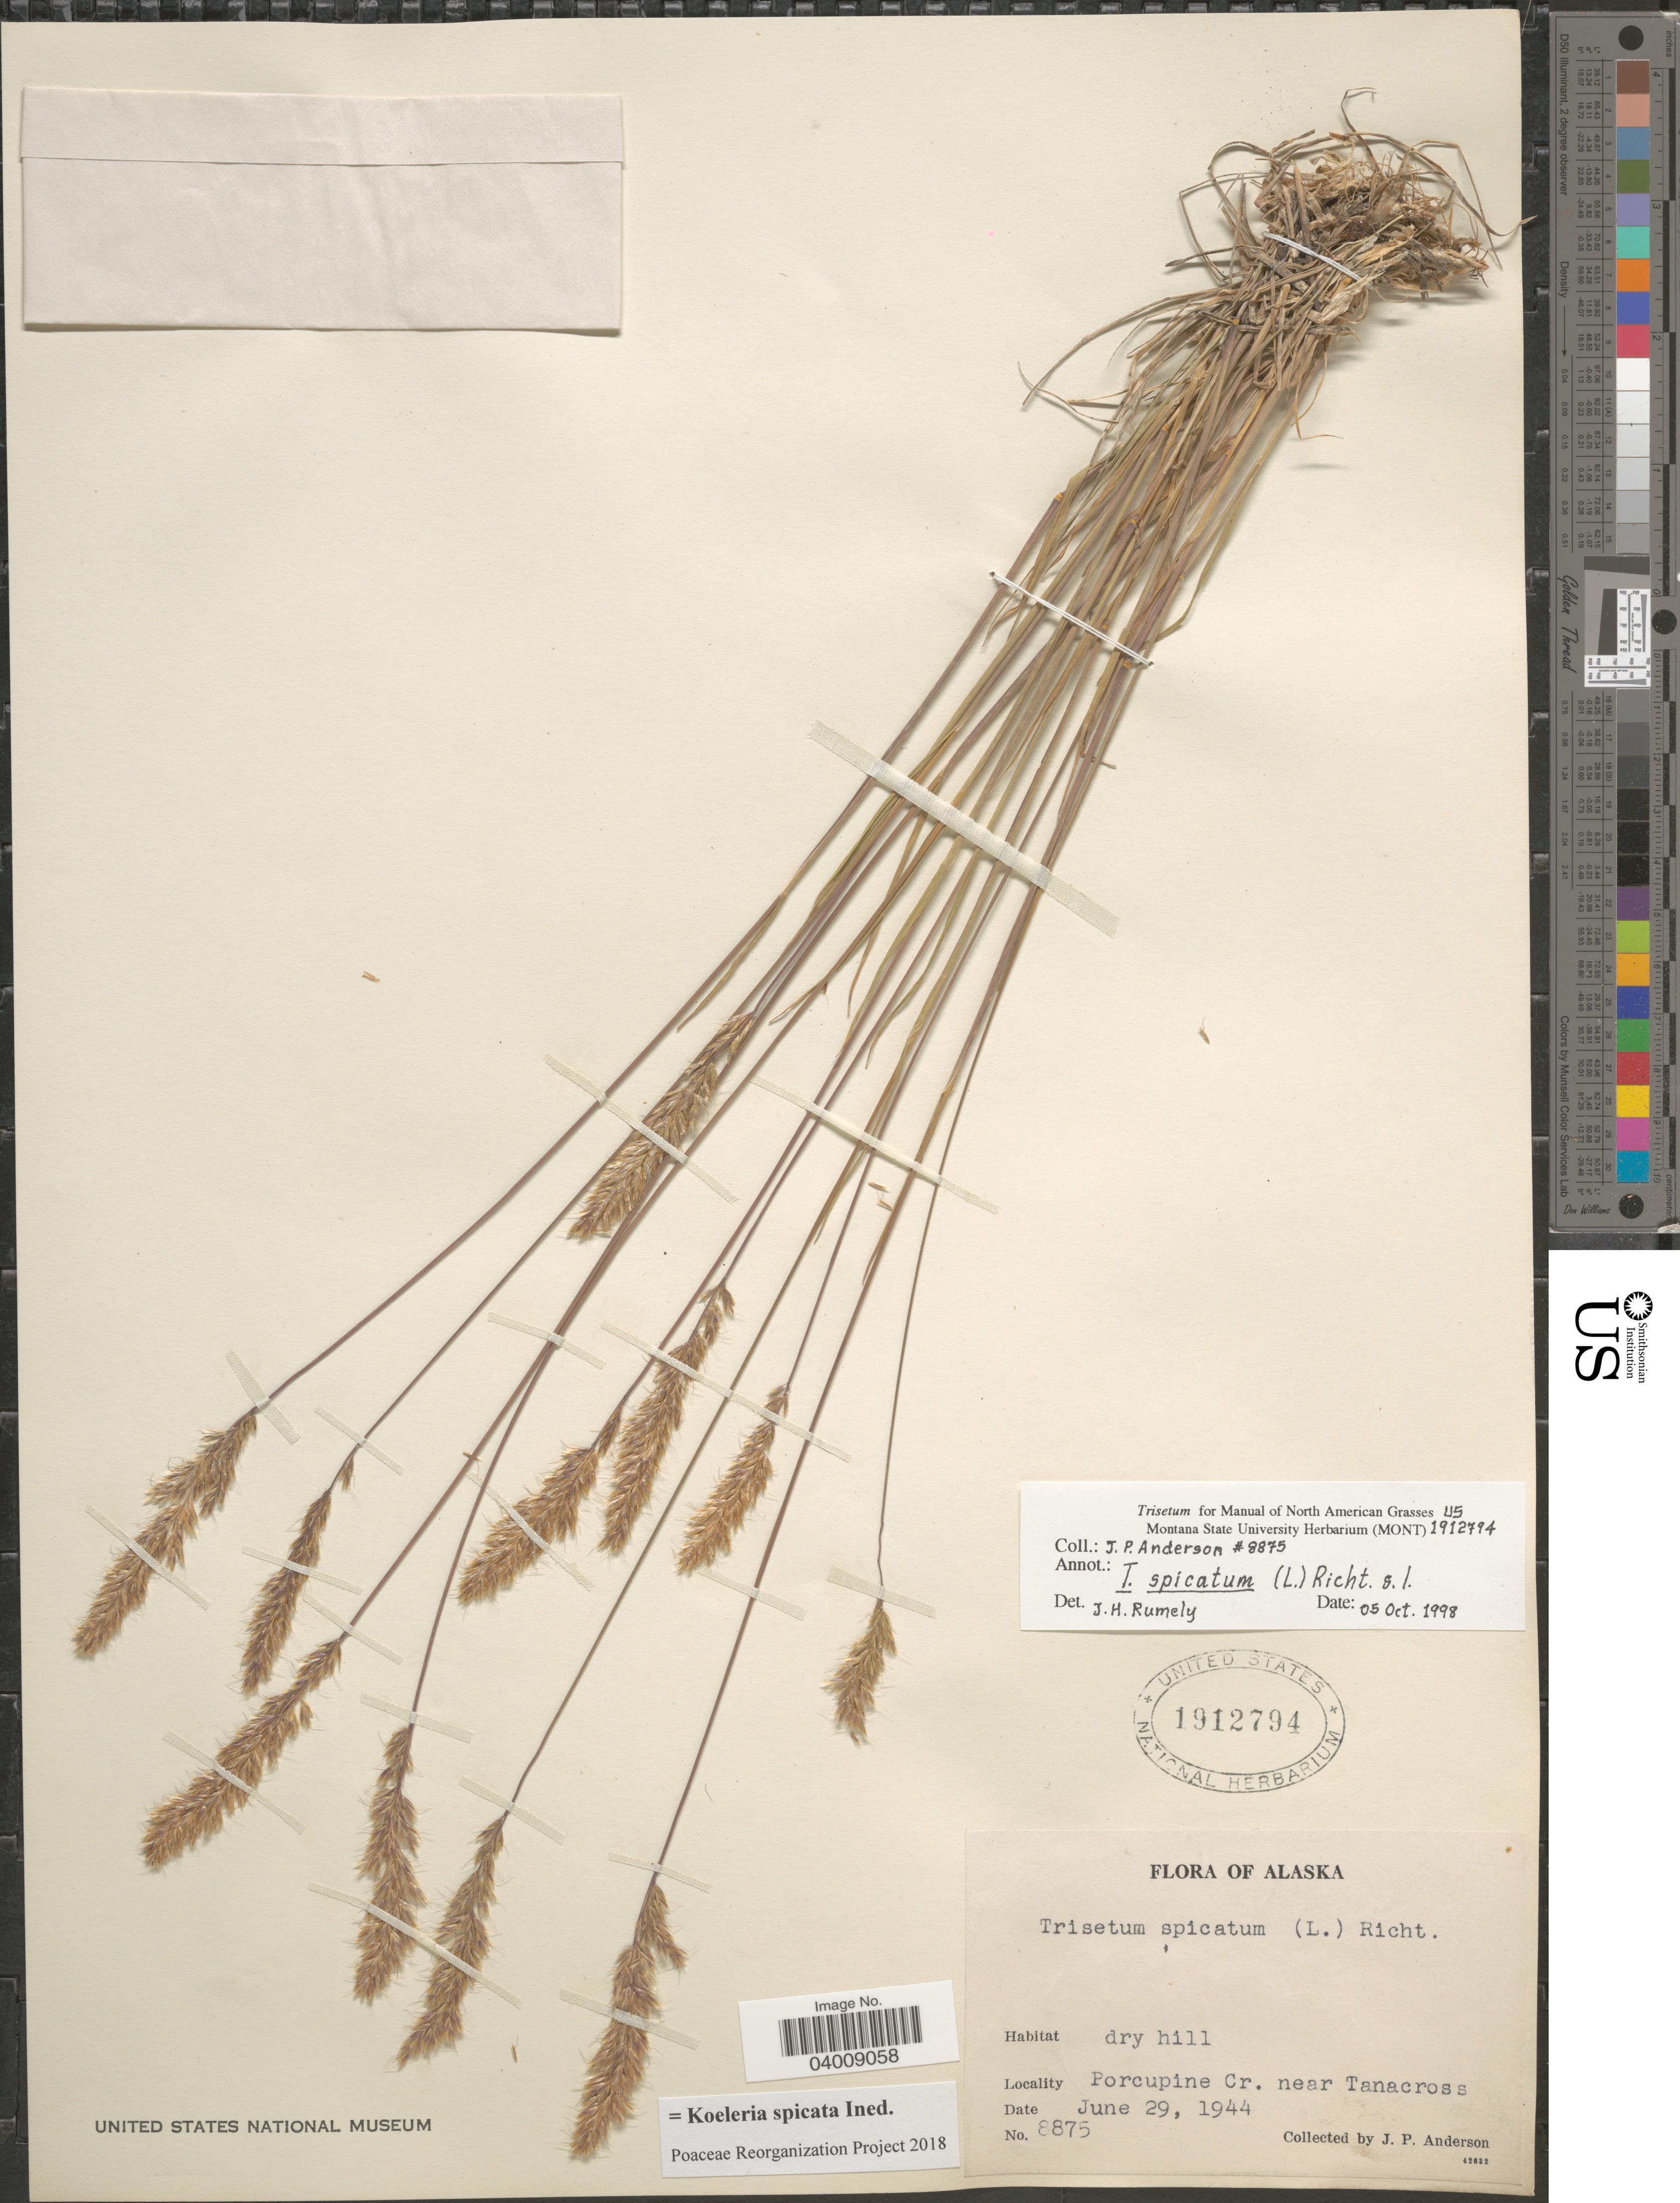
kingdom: Plantae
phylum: Tracheophyta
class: Liliopsida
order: Poales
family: Poaceae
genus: Koeleria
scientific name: Koeleria spicata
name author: (L.) Barberá et al.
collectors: J. P. Anderson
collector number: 8875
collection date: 1944-06-29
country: United States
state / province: Alaska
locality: Porcupine Cr. near Tanacross.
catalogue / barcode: US 1912794